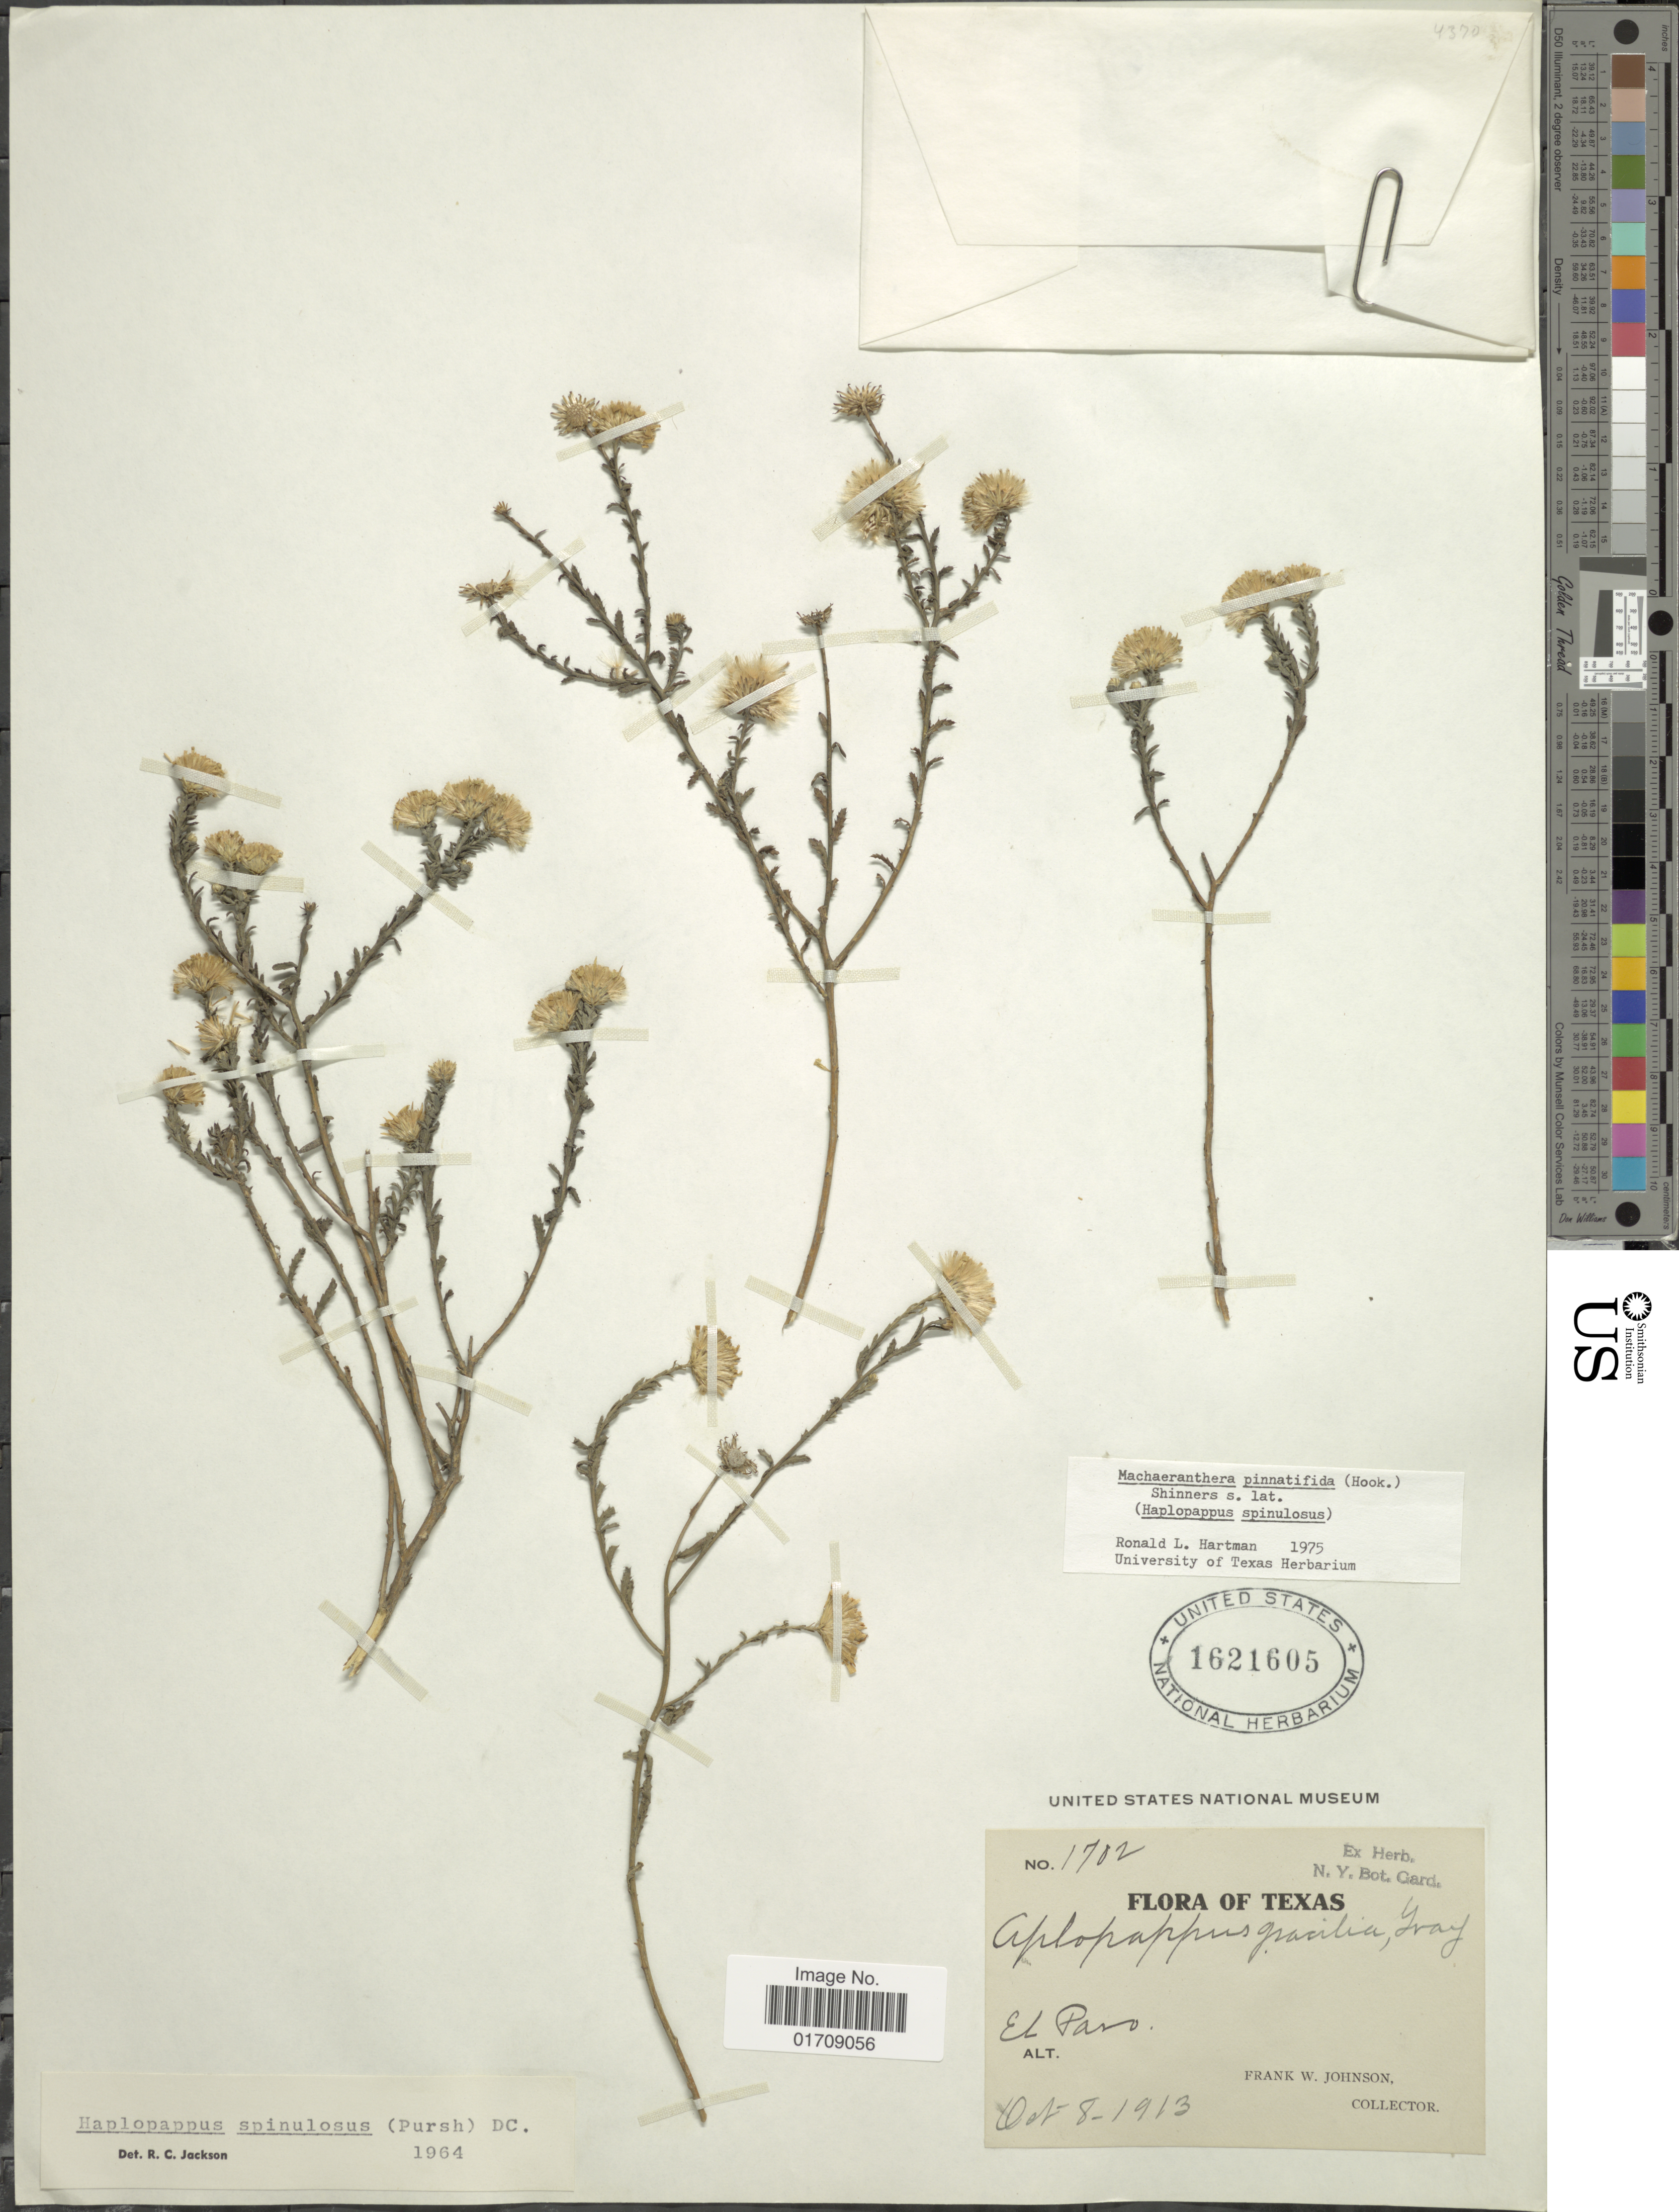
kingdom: Plantae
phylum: Tracheophyta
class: Magnoliopsida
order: Asterales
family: Asteraceae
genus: Machaeranthera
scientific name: Machaeranthera pinnatifida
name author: (Hook.) Shinners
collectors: F. W. Johnson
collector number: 1702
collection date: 1913-10-08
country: United States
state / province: Texas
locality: El Paso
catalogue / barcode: US 1621605